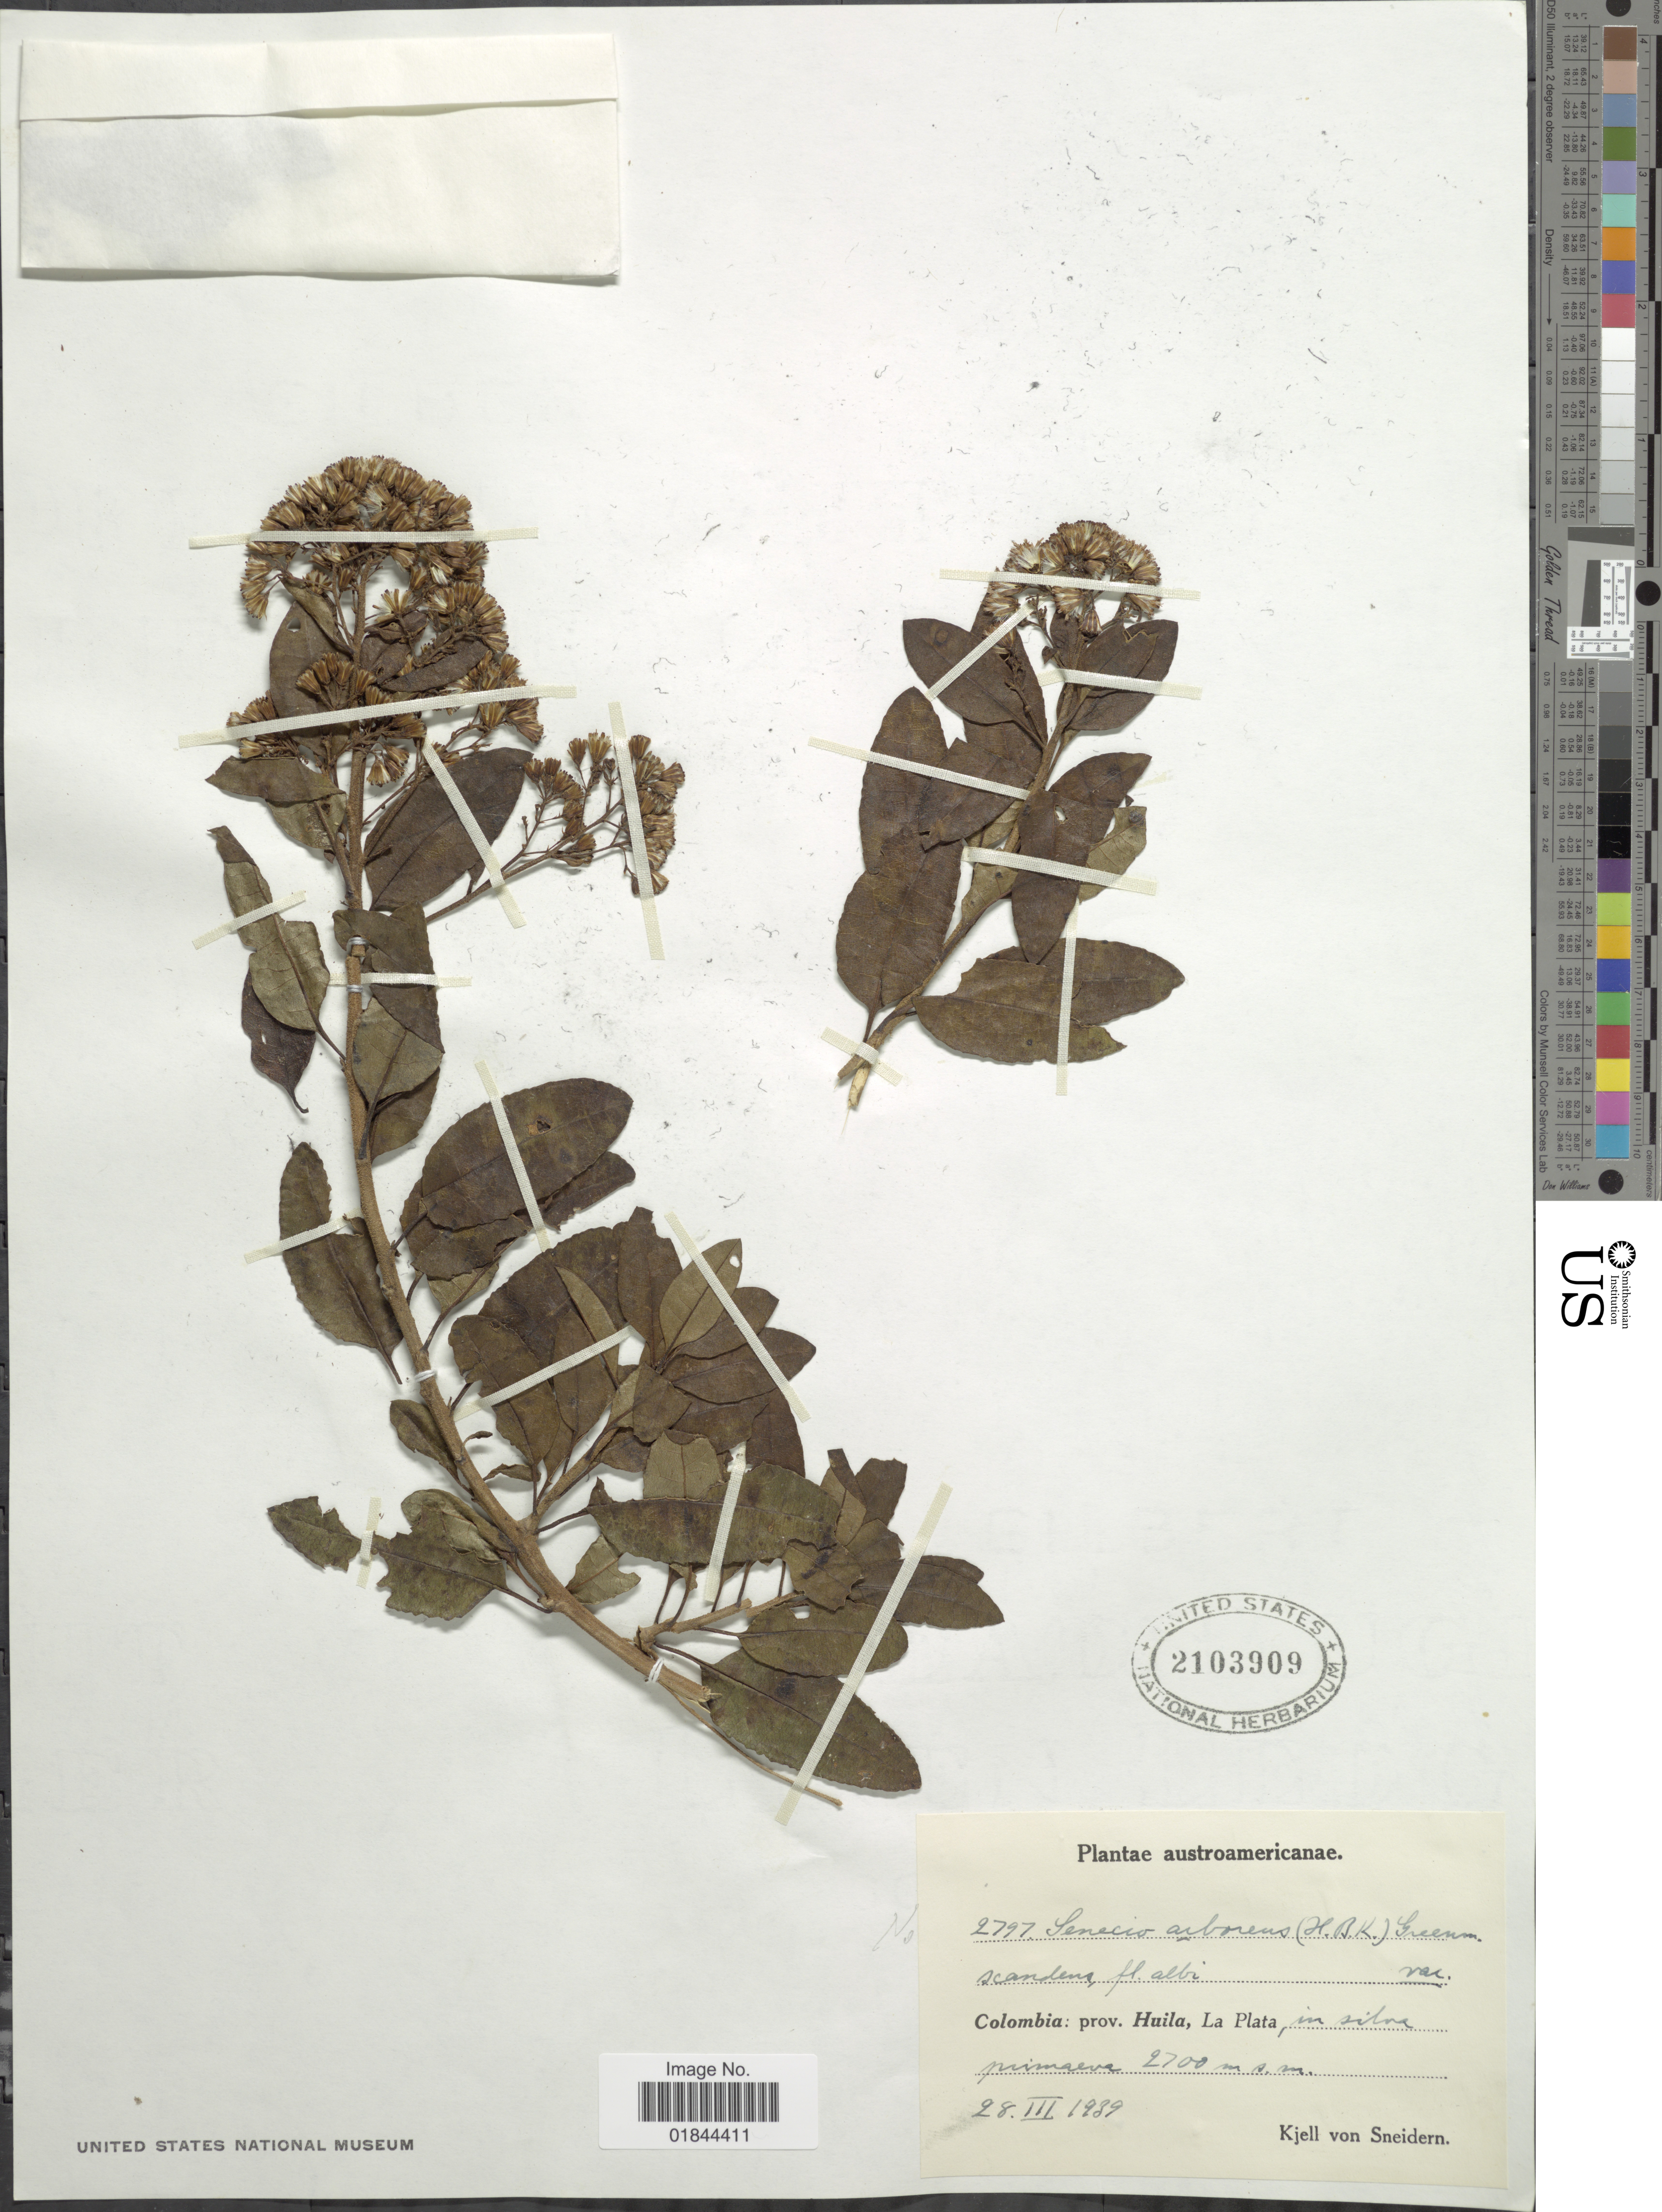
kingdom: Plantae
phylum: Tracheophyta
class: Magnoliopsida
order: Asterales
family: Asteraceae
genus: Pentacalia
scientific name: Pentacalia arborea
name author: (Kunth) H. Rob. & Cuatrec.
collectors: K. von Sneidern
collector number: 2797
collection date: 1939-03-28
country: Colombia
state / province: Huila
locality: La Plata, in silva primaeva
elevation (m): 2700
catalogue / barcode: US 2103909